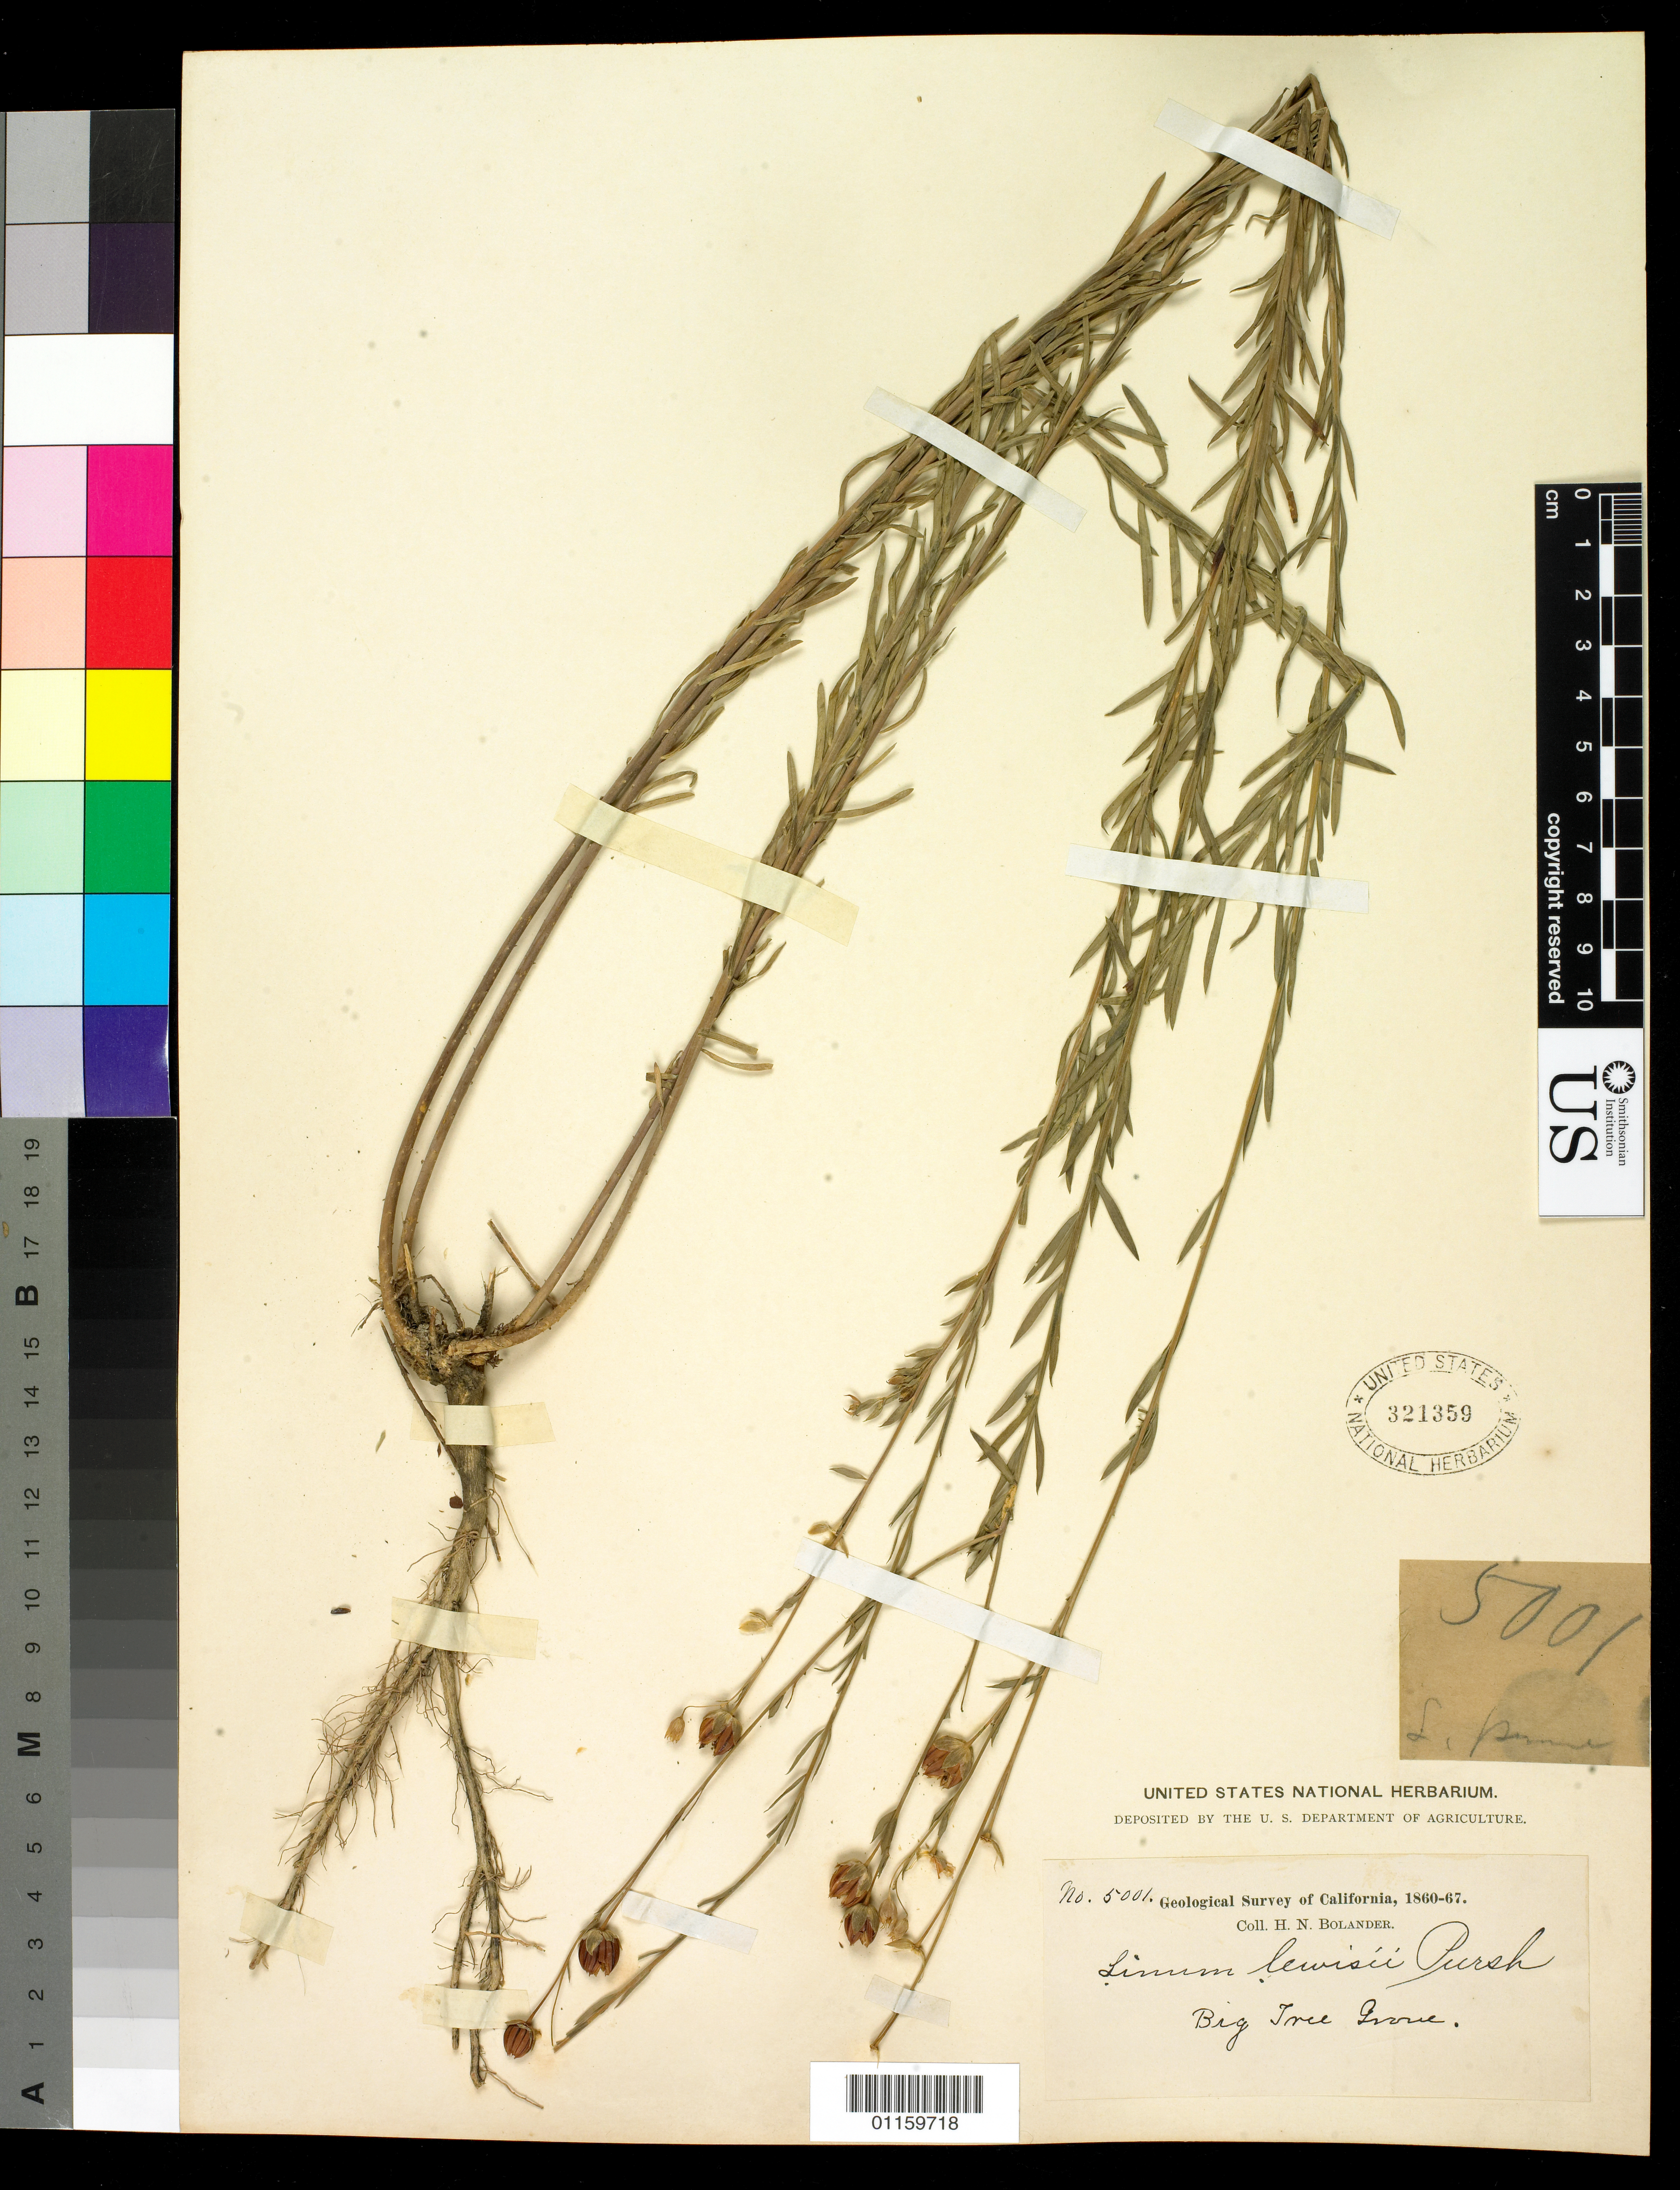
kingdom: Plantae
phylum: Tracheophyta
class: Magnoliopsida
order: Malpighiales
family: Linaceae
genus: Linum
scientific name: Linum lewisii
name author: Pursh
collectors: H. Bolander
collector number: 5001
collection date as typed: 1860 to -- -- 1867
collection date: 1860/1867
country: United States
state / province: California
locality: Big Tree Grove.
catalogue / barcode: US 321359